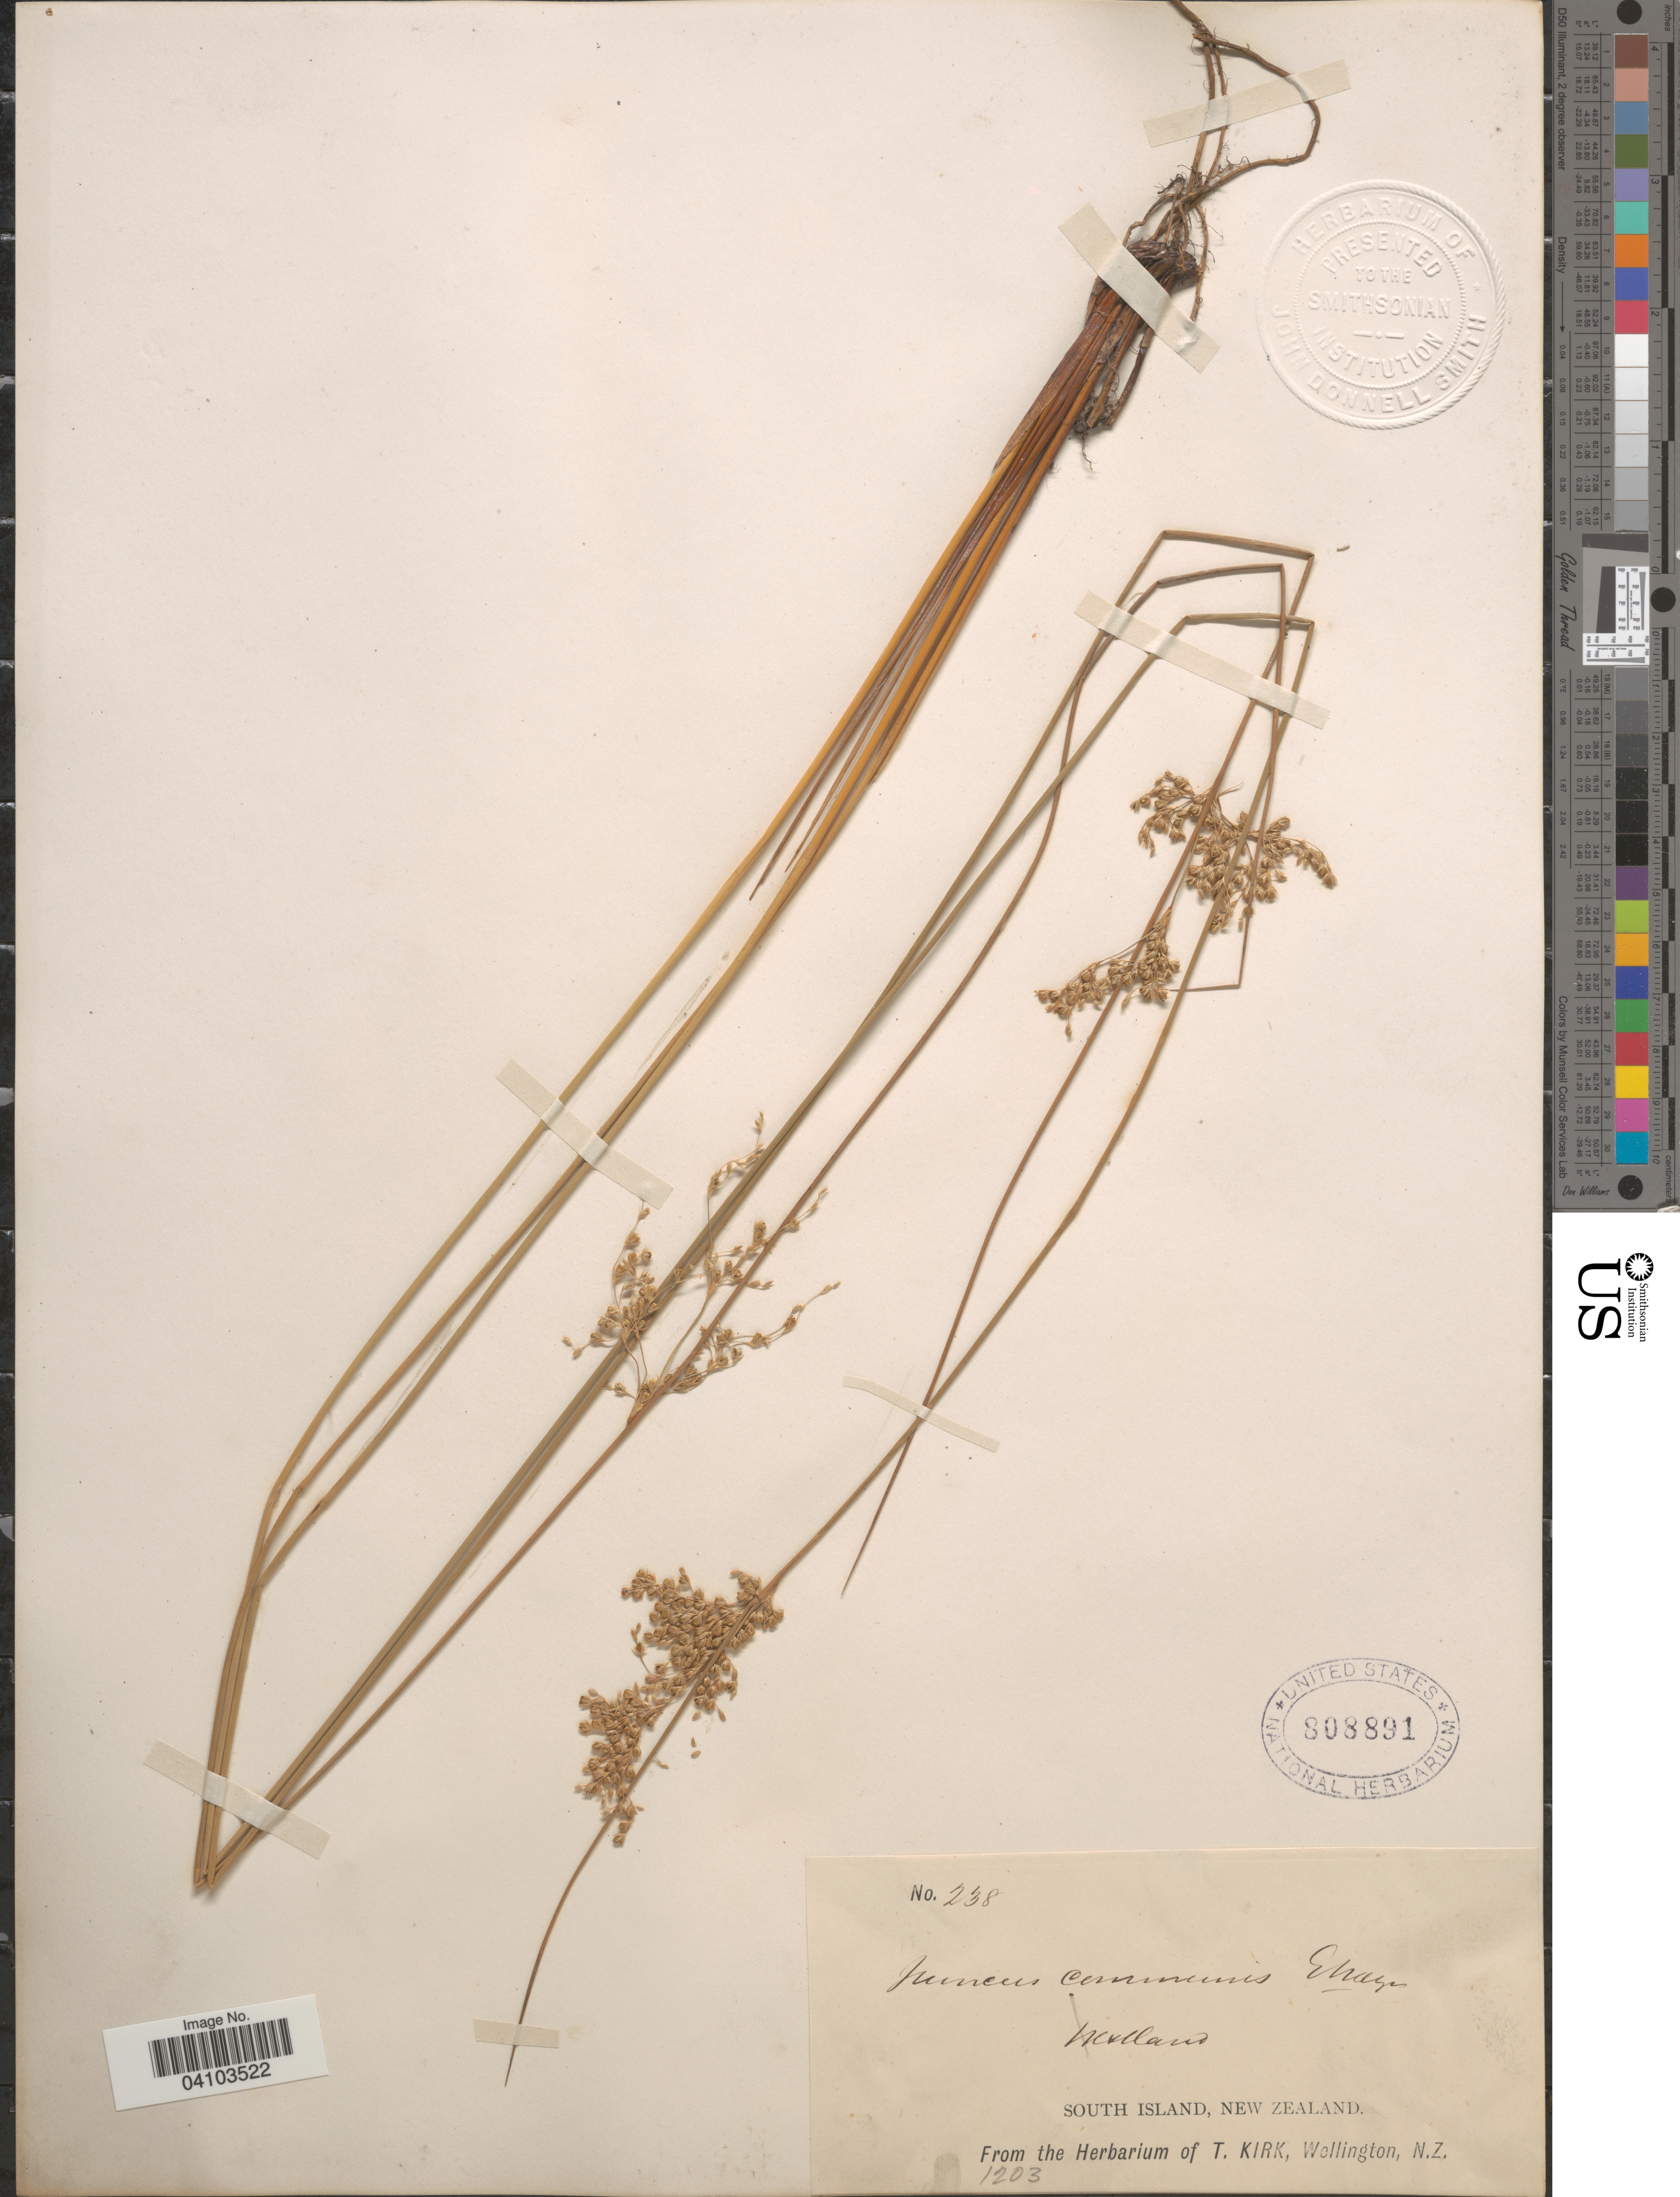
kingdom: Plantae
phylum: Tracheophyta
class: Liliopsida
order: Poales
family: Juncaceae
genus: Juncus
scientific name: Juncus polyanthemos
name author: Buchenau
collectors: ex herb. T. Kirk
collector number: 1203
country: New Zealand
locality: Westland. South Island.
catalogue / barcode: US 808891